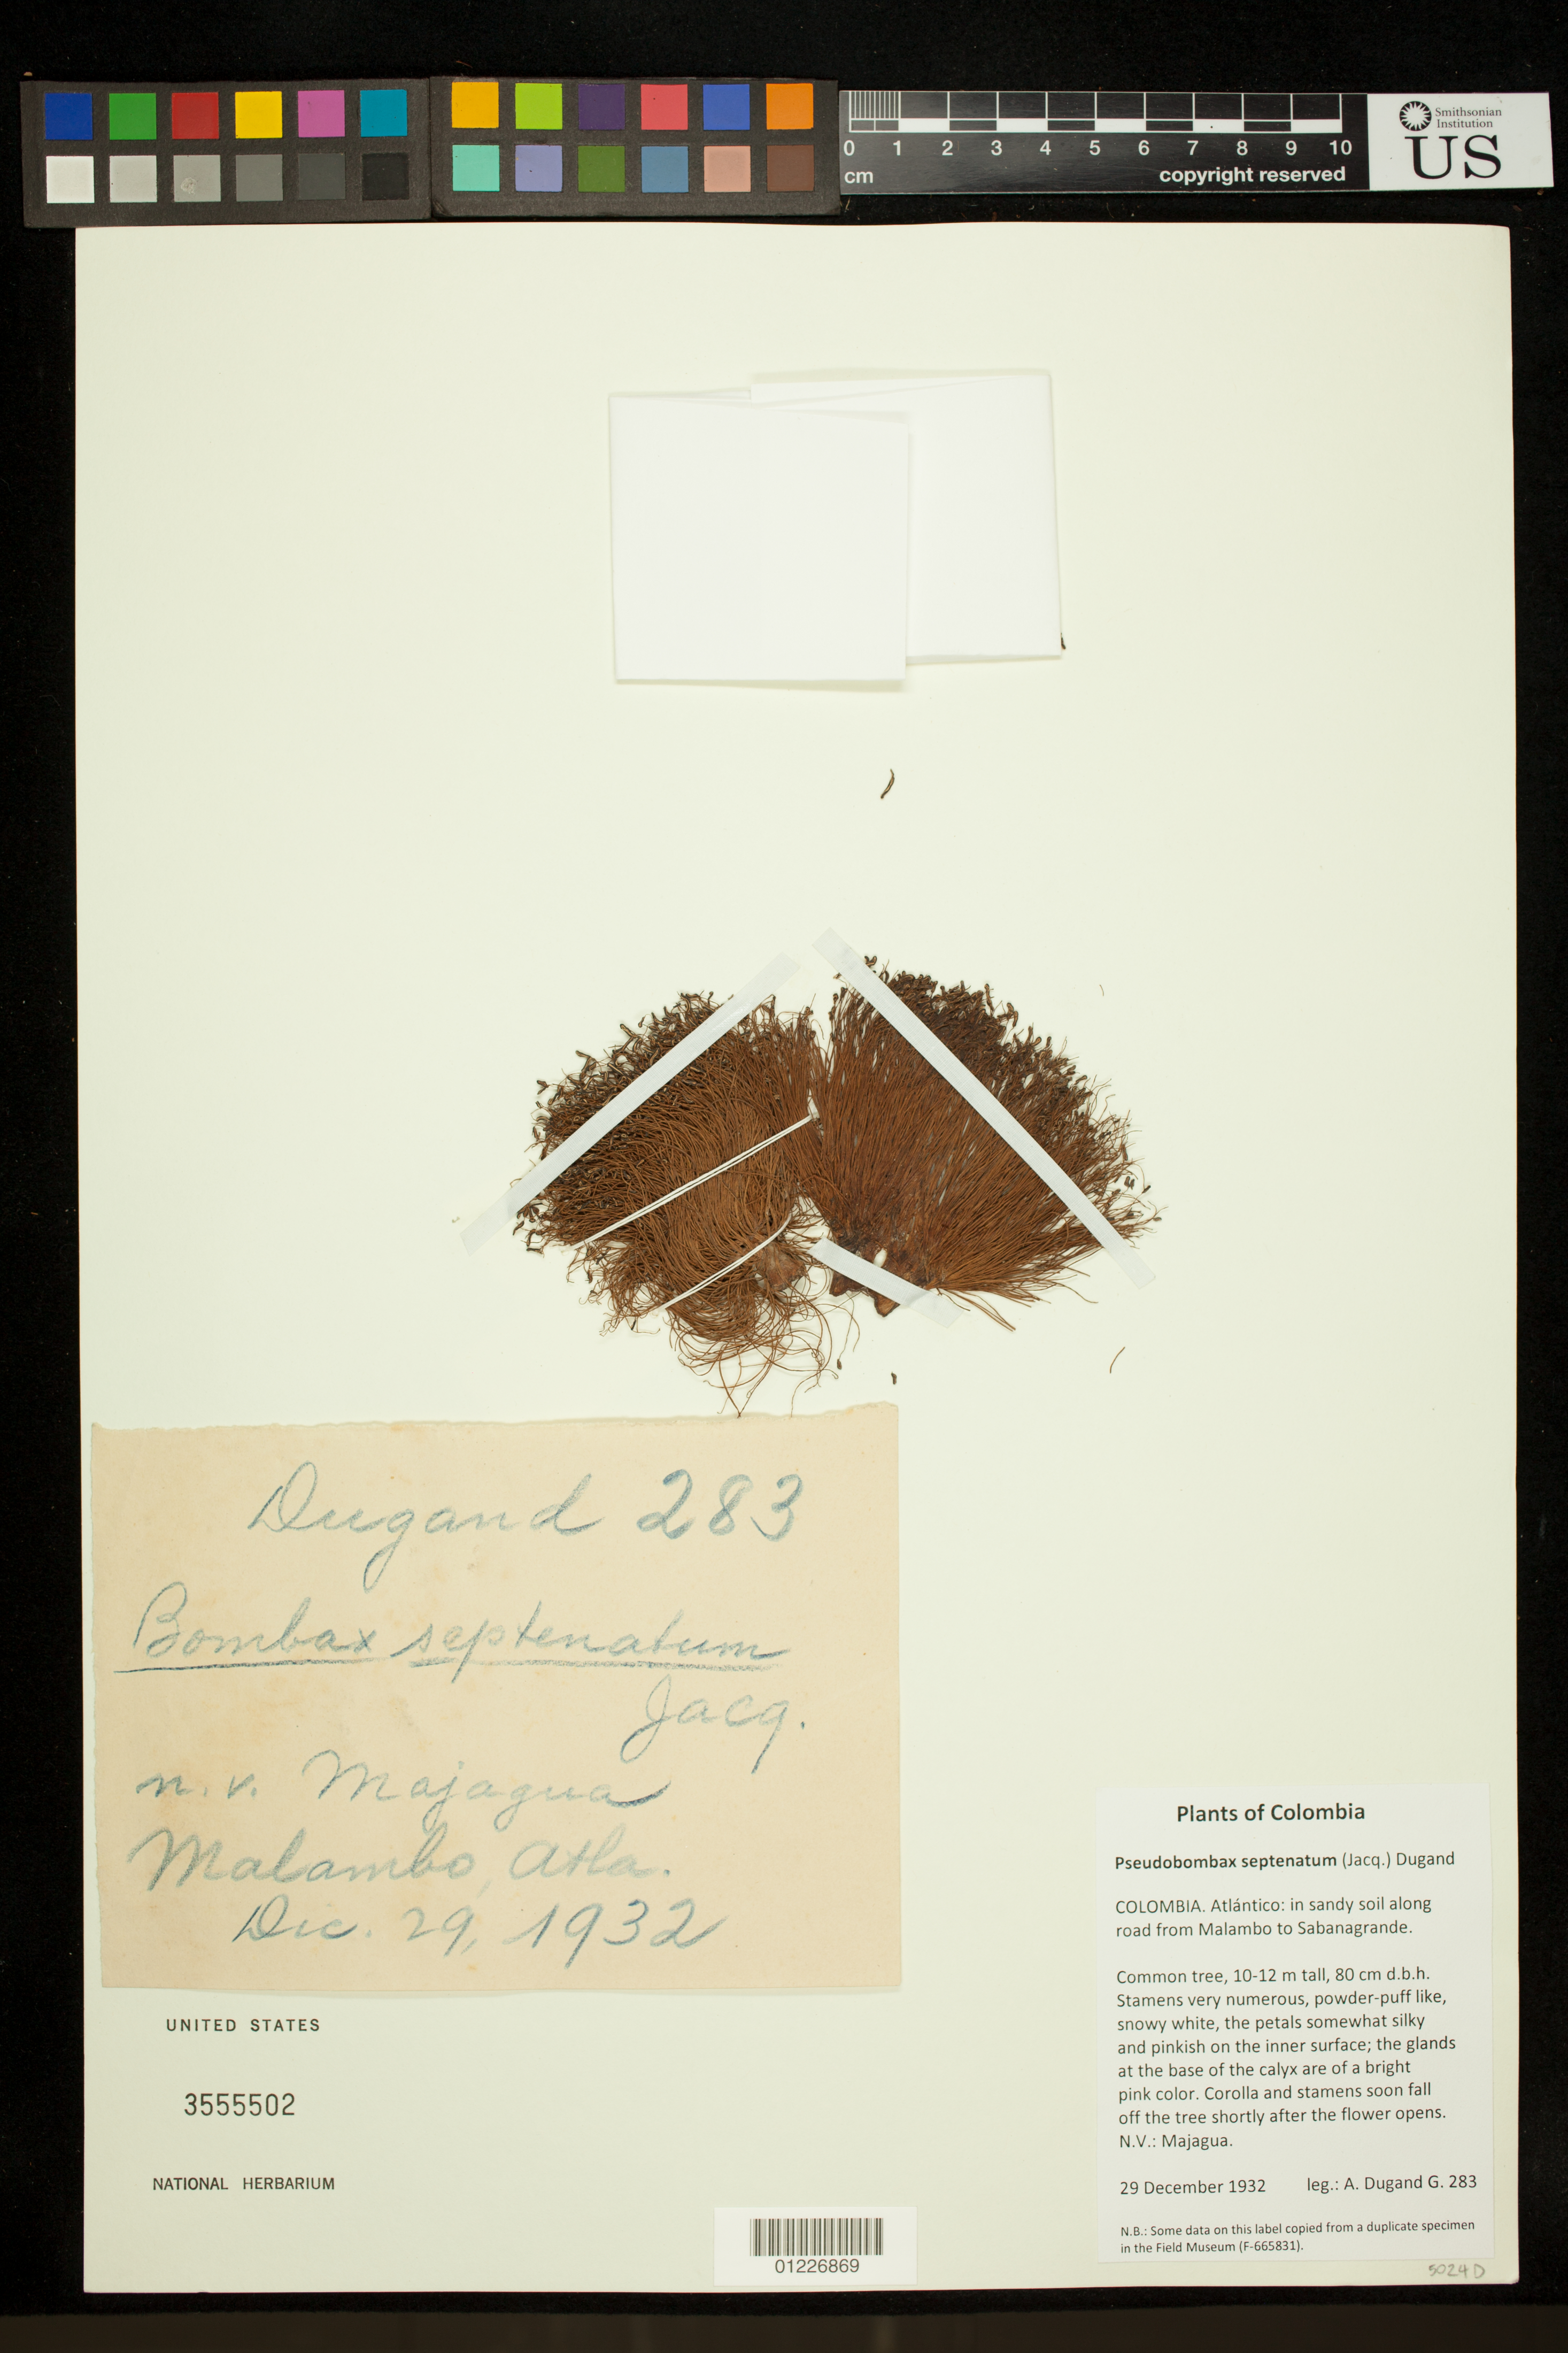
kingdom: Plantae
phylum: Tracheophyta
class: Magnoliopsida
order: Malvales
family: Malvaceae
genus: Pseudobombax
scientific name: Pseudobombax septenatum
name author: (Jacq.) Dugand G.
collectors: A. Dugand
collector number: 283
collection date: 1932-12-29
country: Colombia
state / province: Atlántico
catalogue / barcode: US 3555502